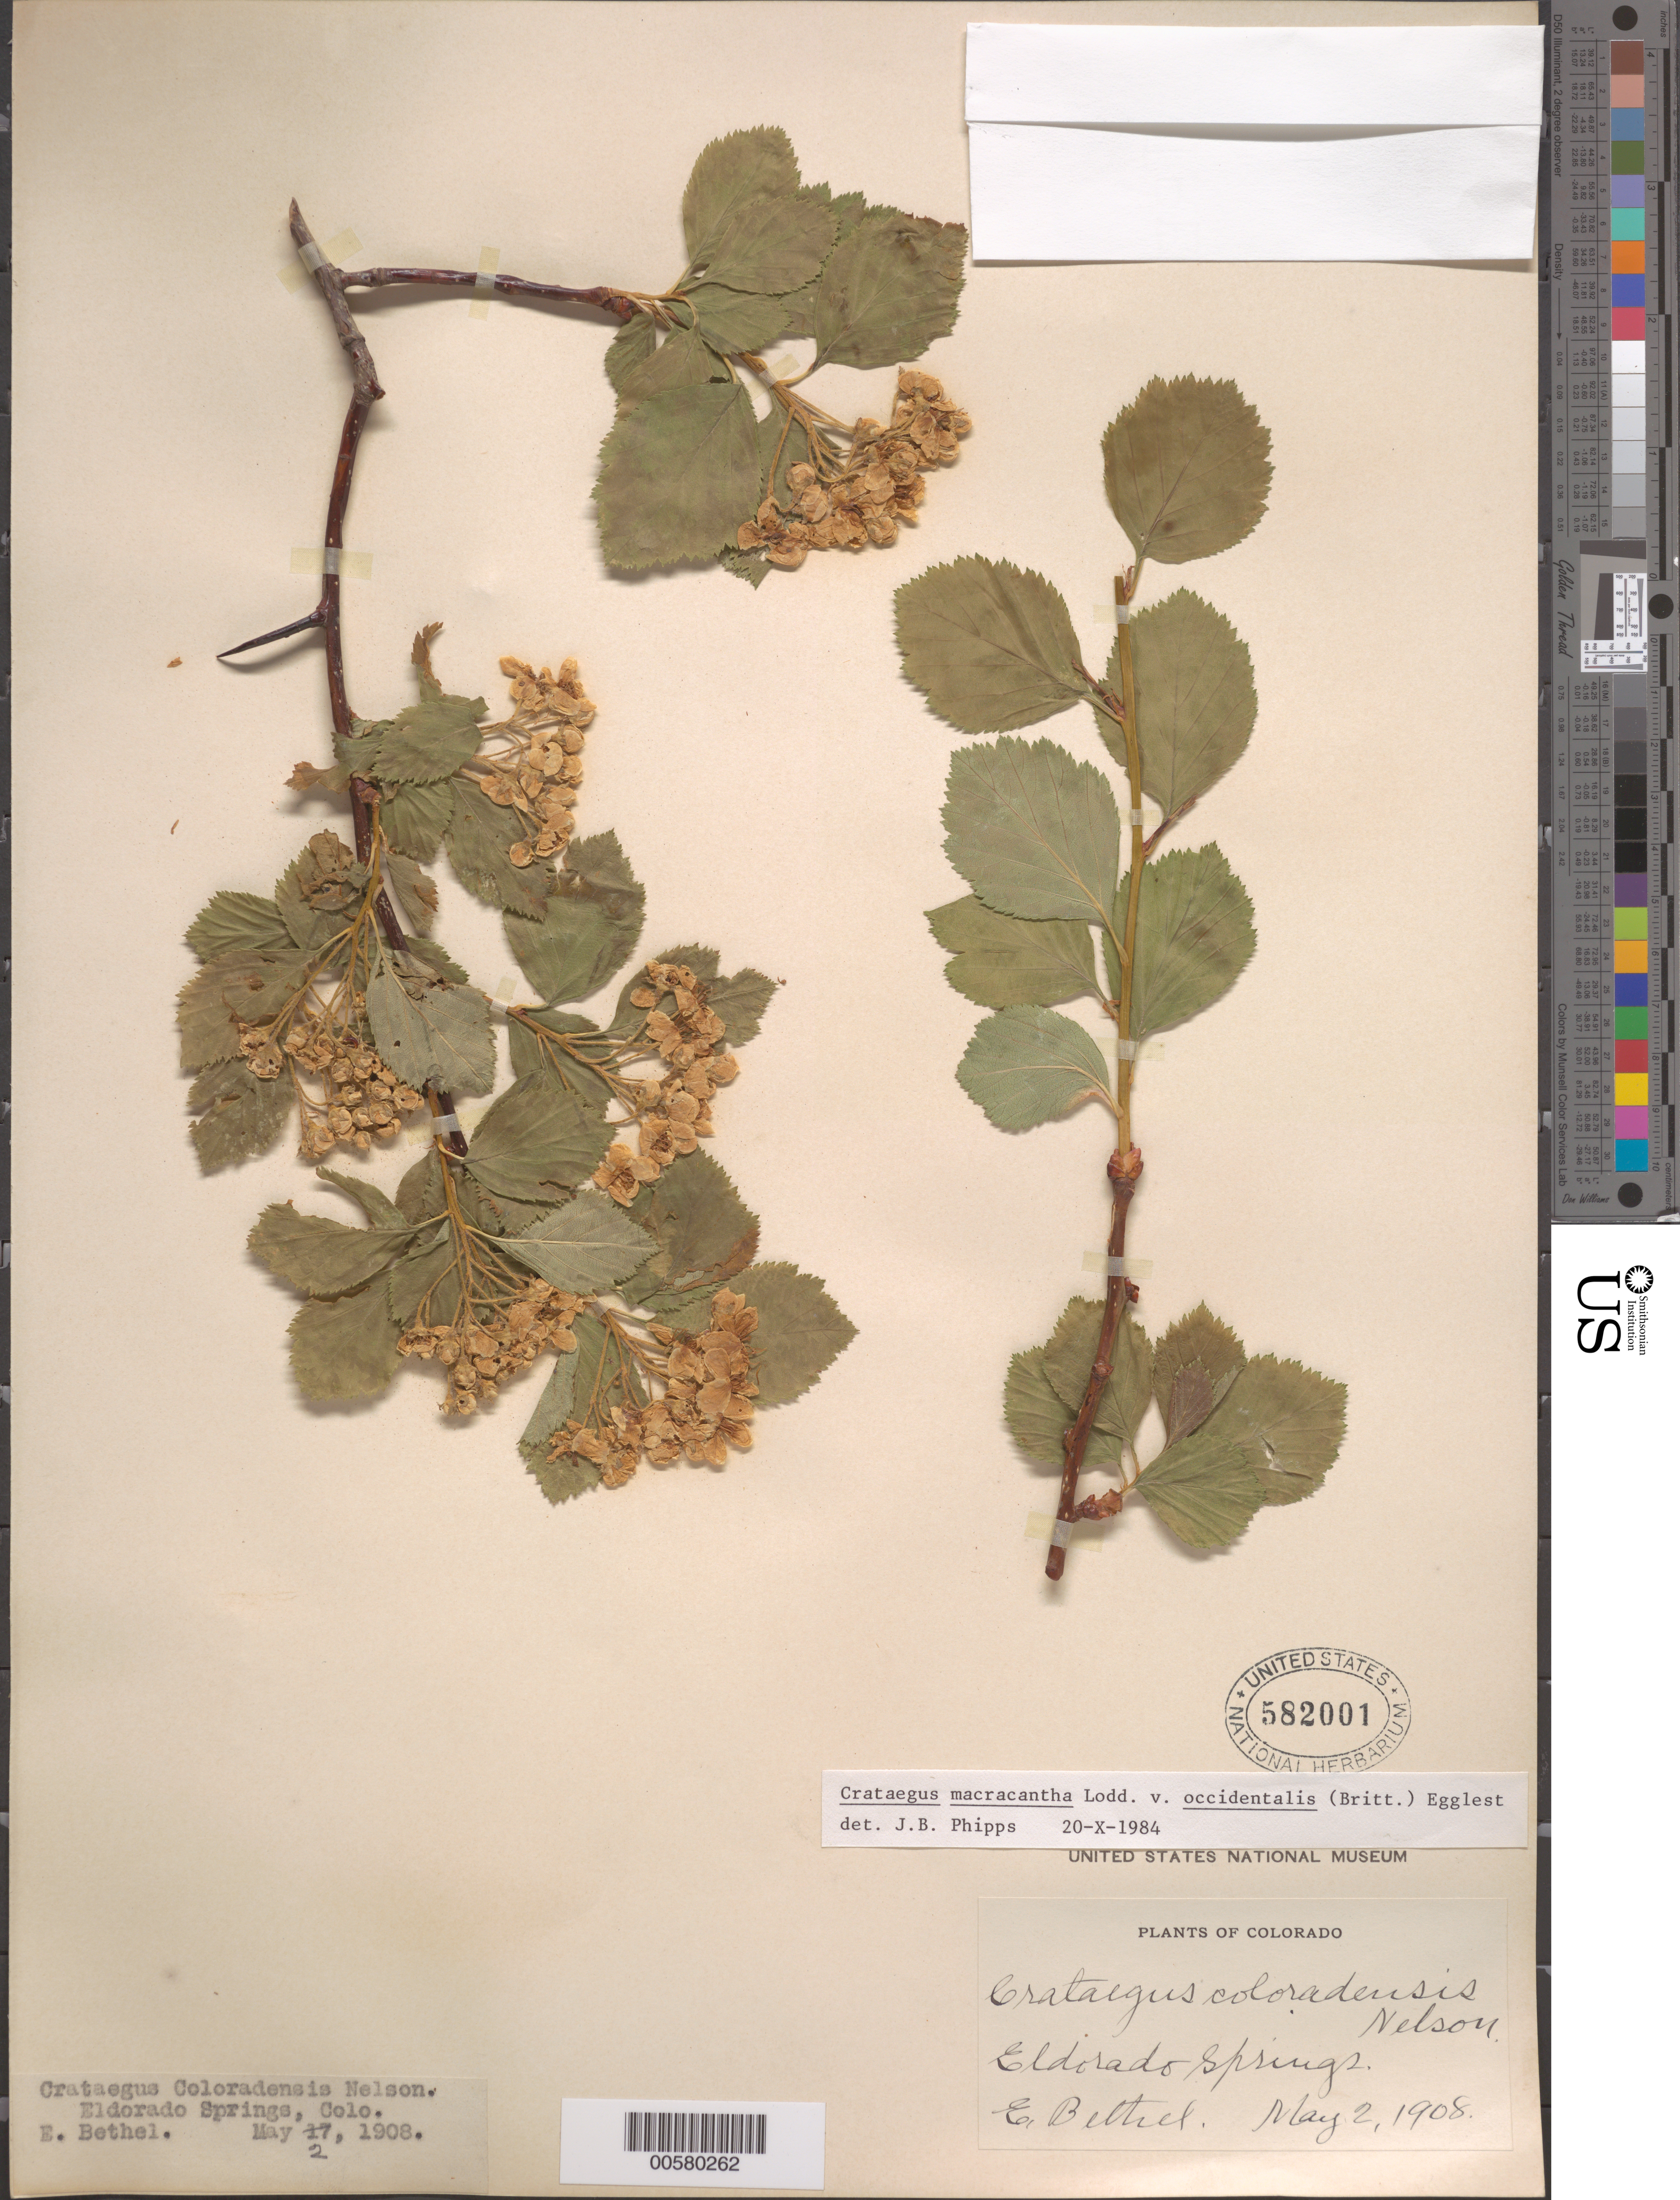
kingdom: Plantae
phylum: Tracheophyta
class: Magnoliopsida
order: Rosales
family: Rosaceae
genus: Crataegus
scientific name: Crataegus macracantha var. occidentalis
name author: (Britton) Eggl.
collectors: E. Bethel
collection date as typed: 02 May 1908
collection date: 1908-05-02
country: United States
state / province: Colorado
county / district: Boulder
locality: Eldorado Springs, Boulder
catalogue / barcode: US 582001